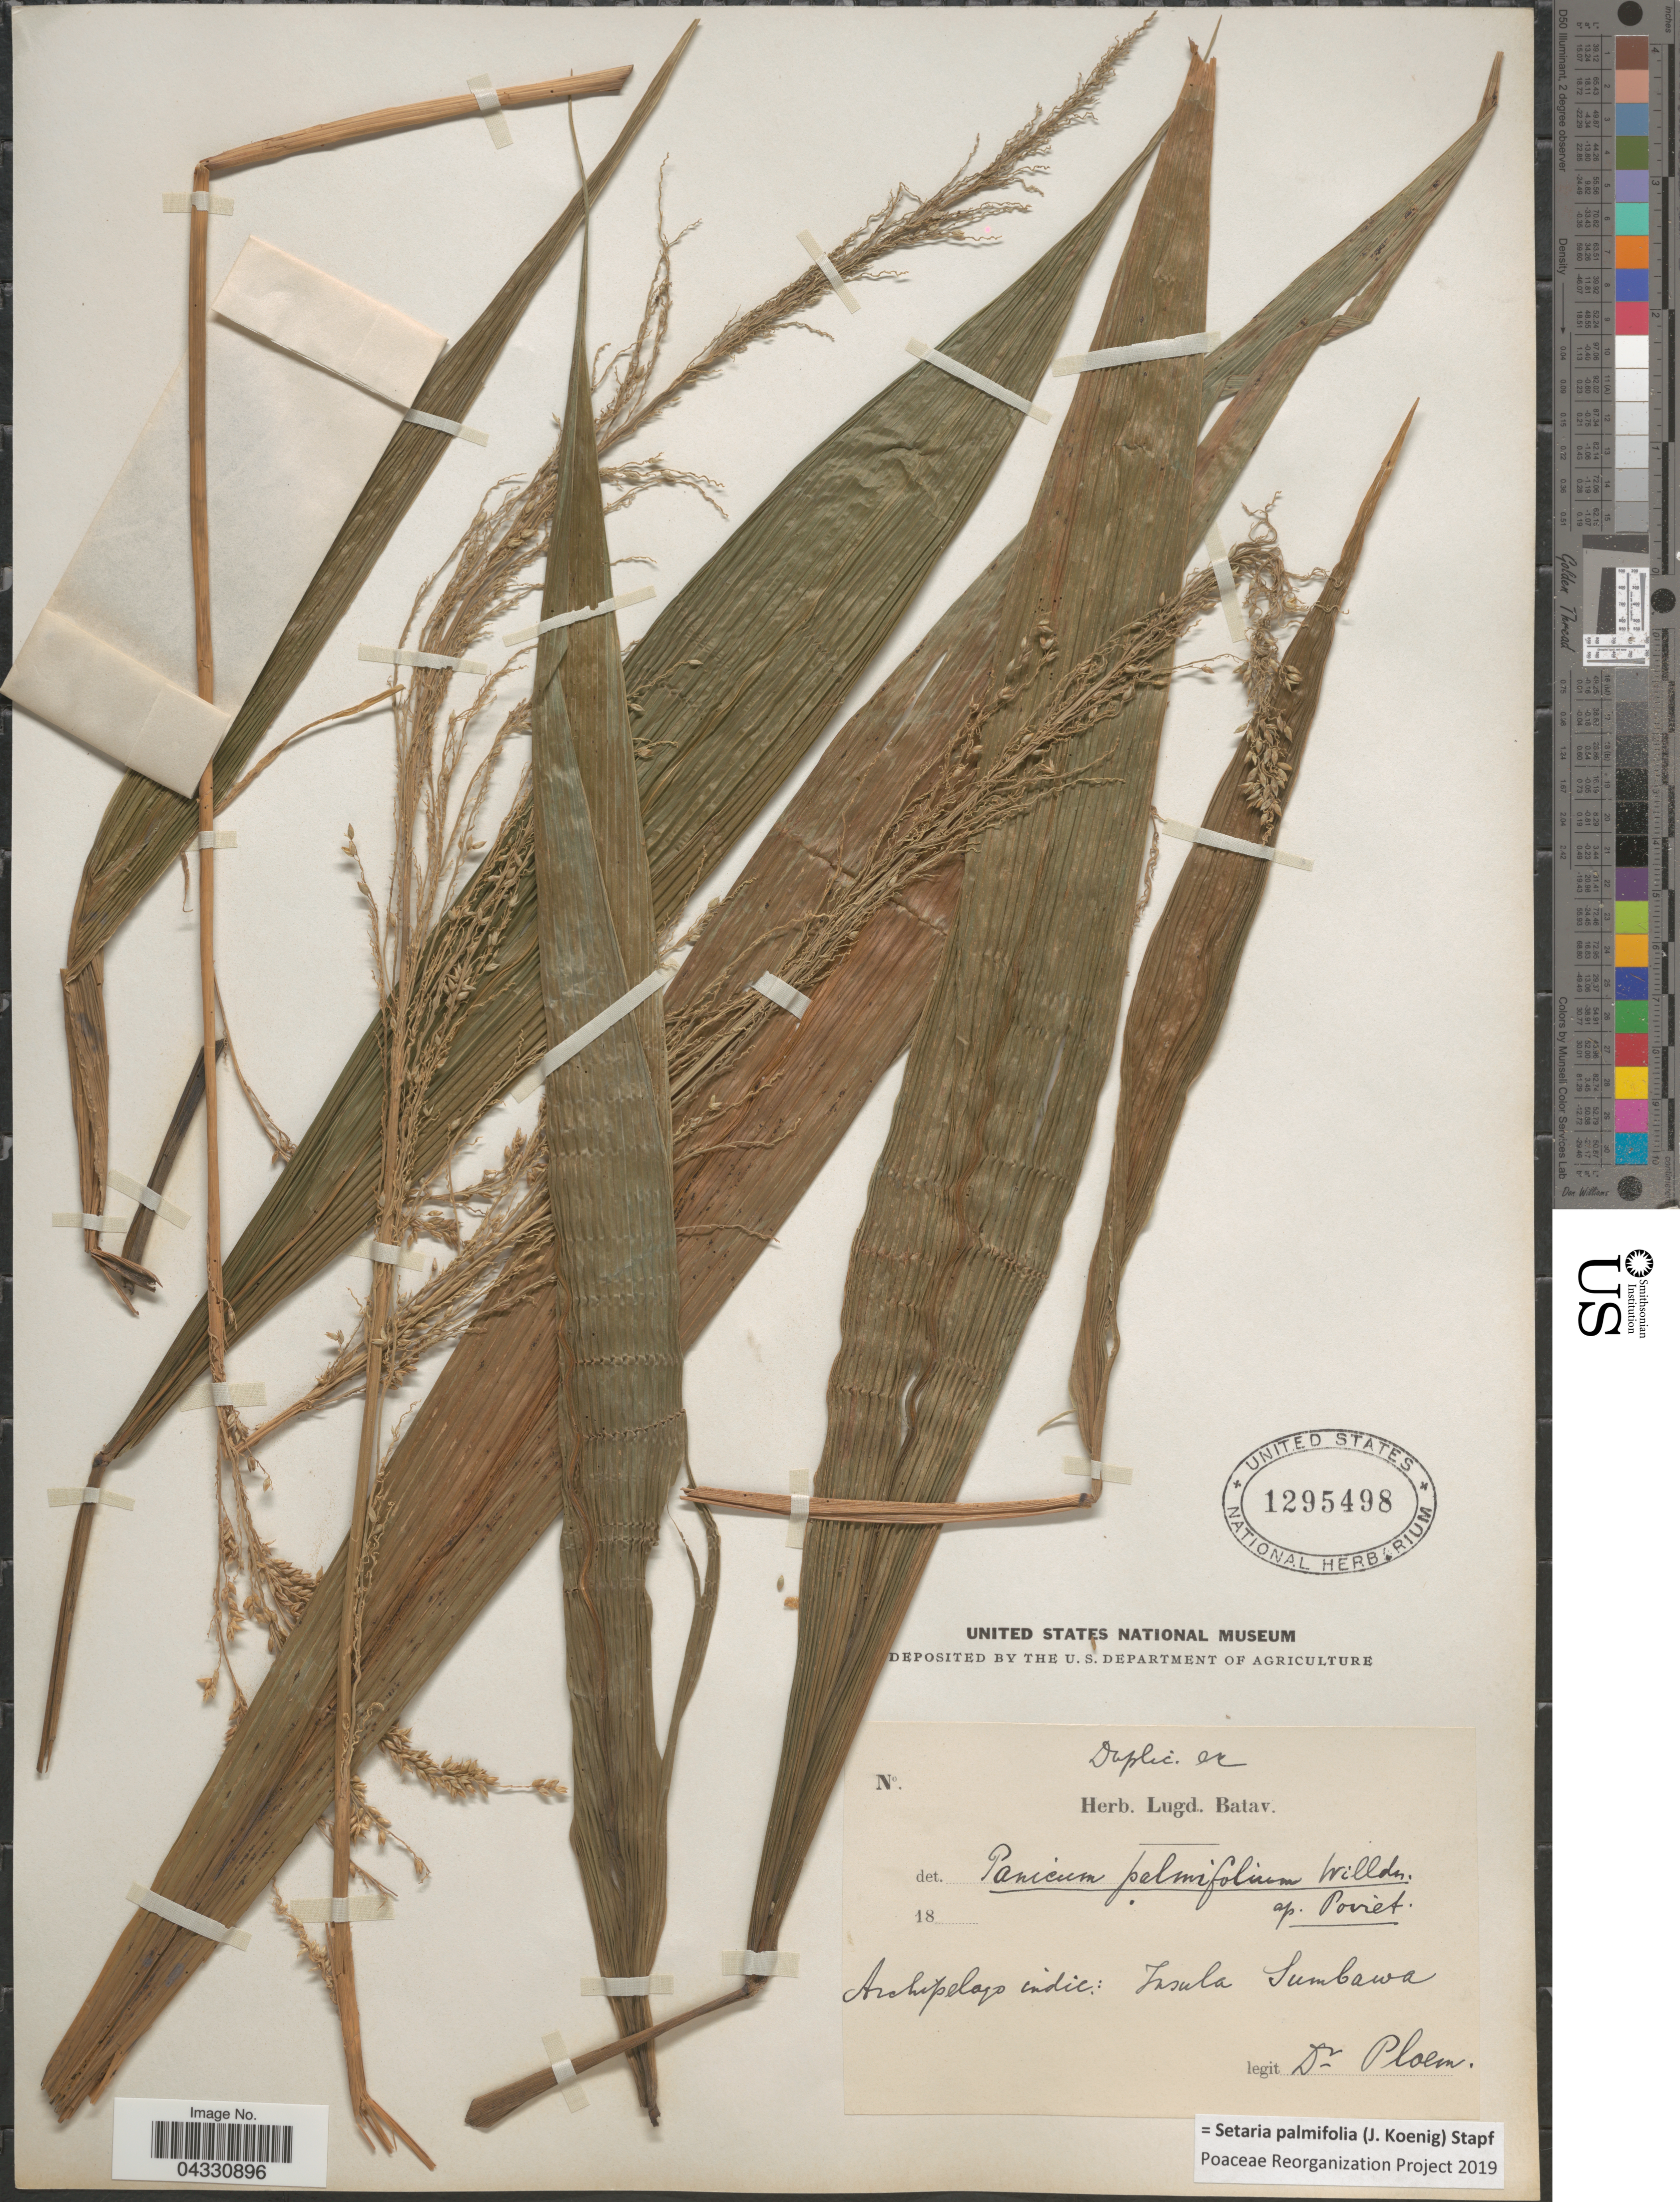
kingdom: Plantae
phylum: Tracheophyta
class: Liliopsida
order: Poales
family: Poaceae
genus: Setaria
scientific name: Setaria palmifolia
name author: (J. Koenig) Stapf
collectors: -. Ploem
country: Indonesia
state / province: Nusa Tenggara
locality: Archipelago indic.: Insula Sumbawa.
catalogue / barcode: US 1295498